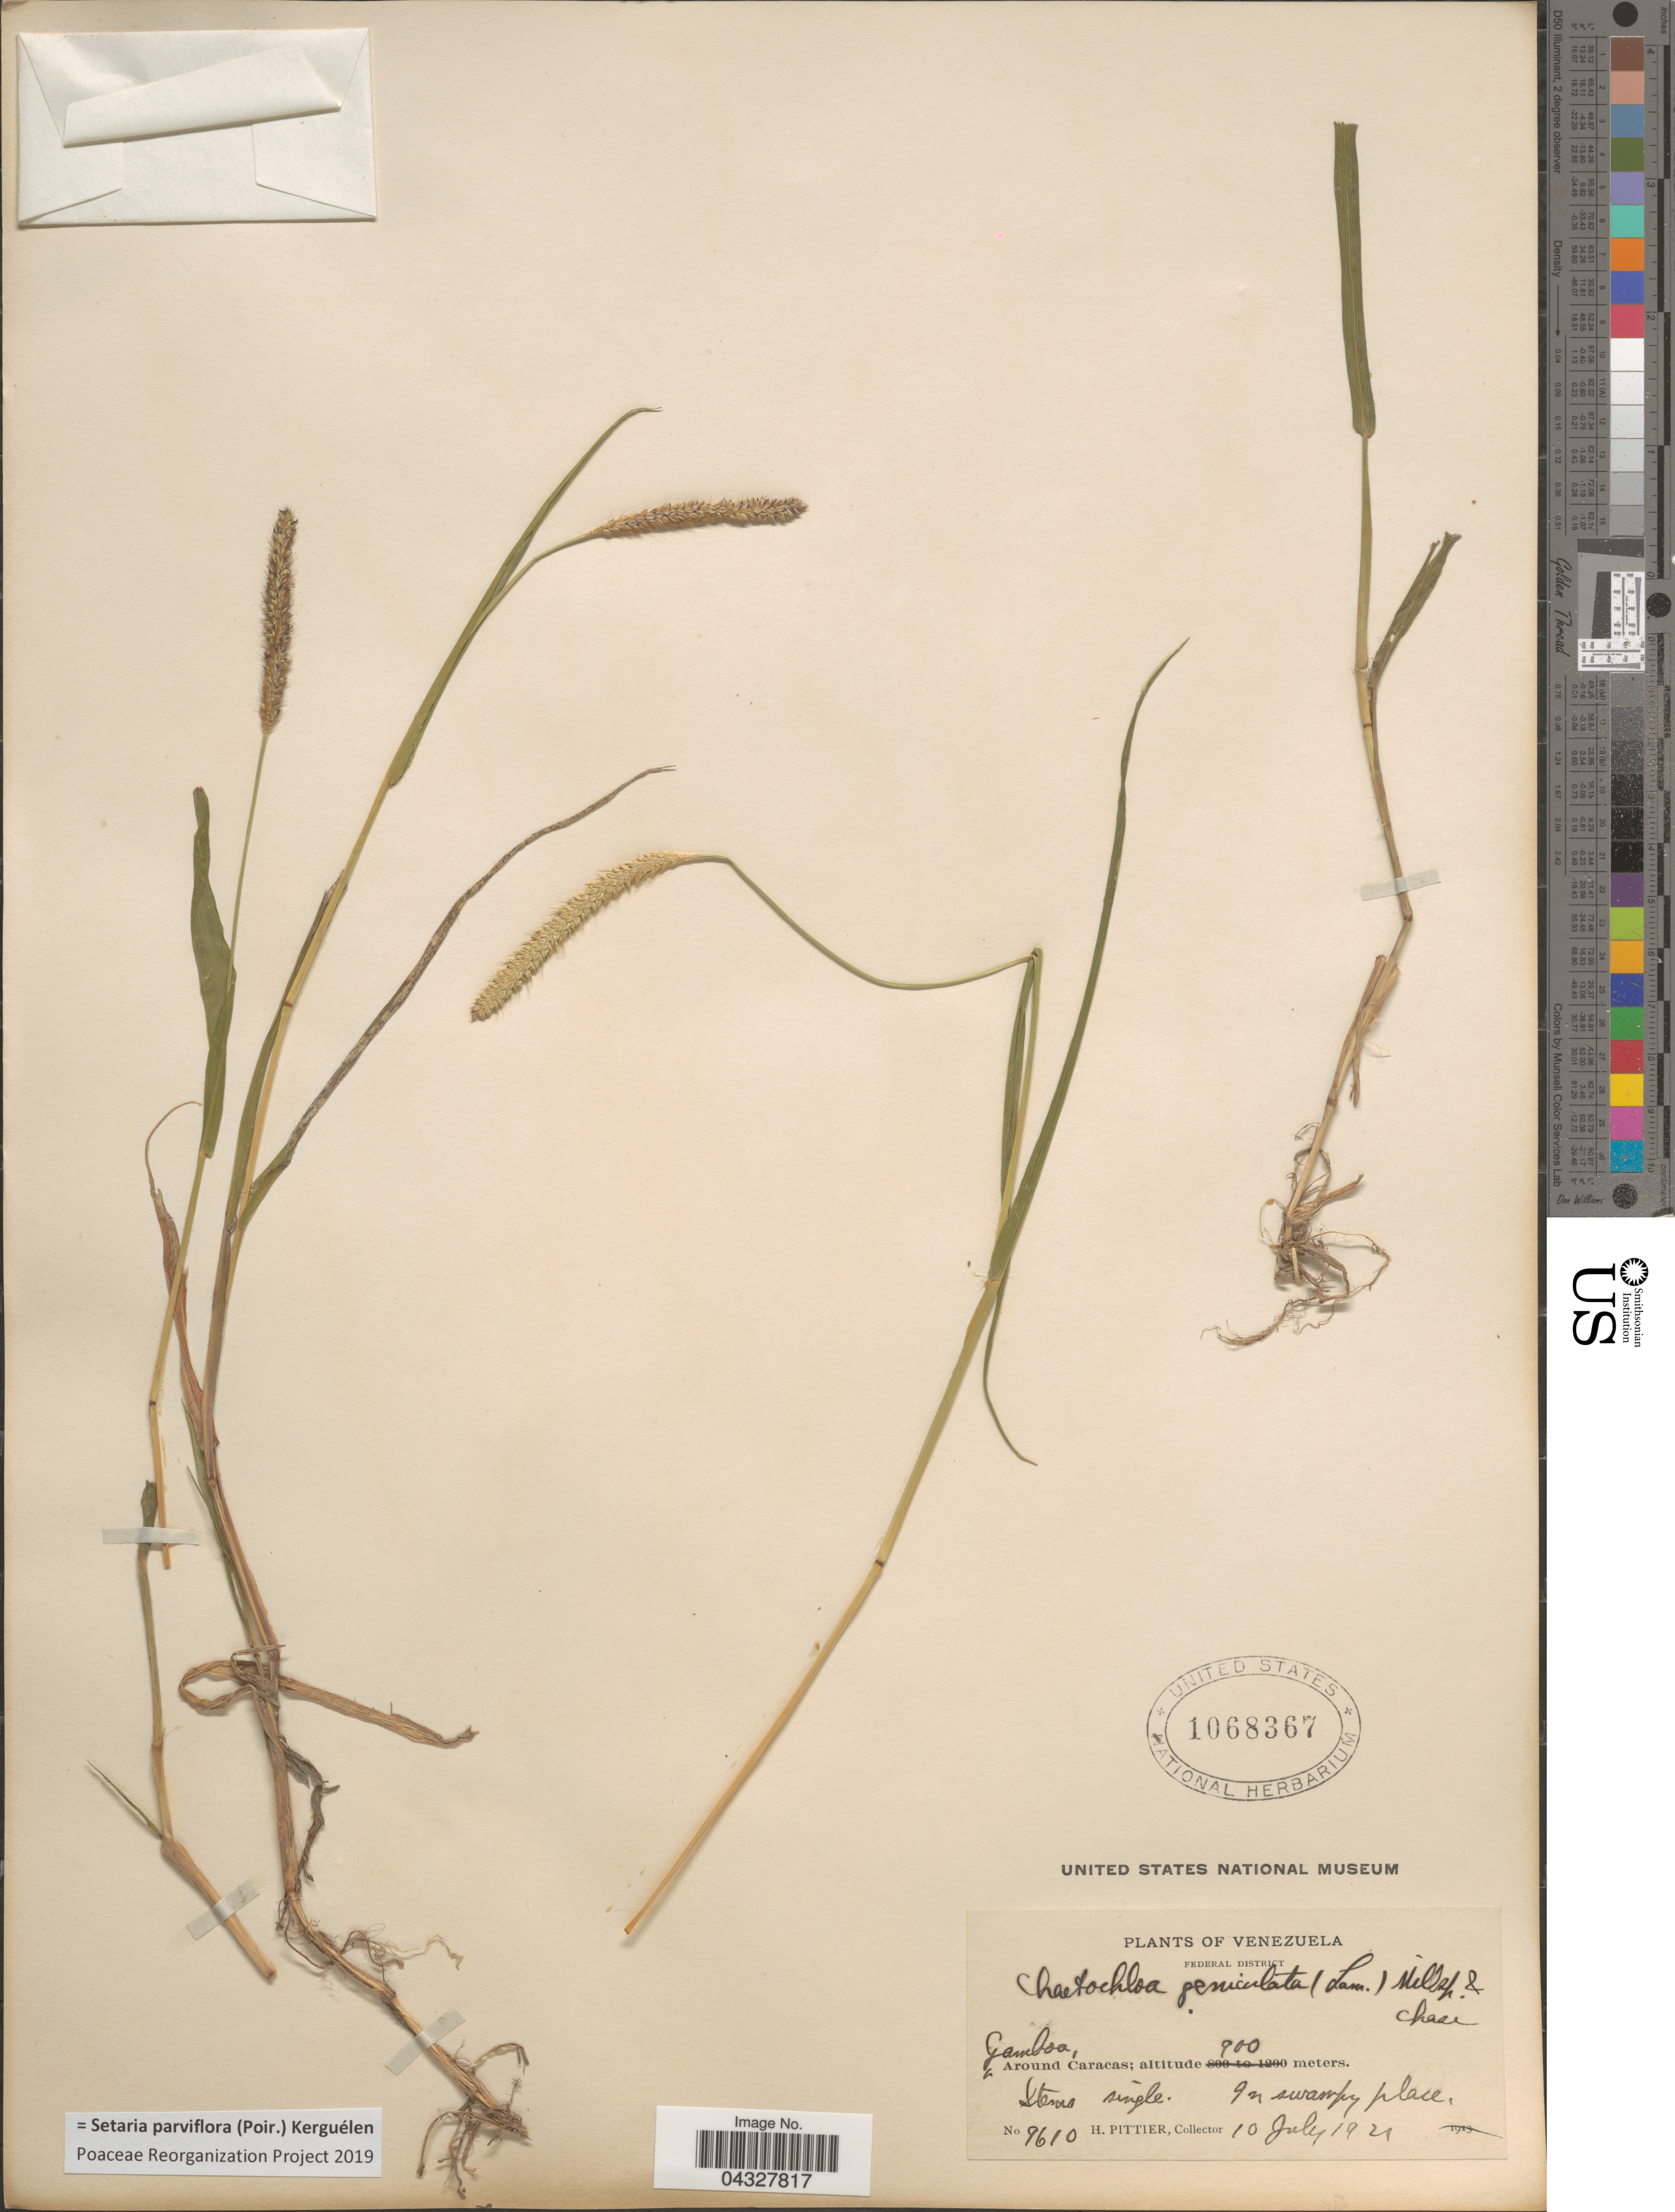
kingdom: Plantae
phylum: Tracheophyta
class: Liliopsida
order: Poales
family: Poaceae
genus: Setaria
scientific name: Setaria parviflora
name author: (Poir.) Kerguélen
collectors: H. F. Pittier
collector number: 9610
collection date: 1921-07-10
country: Venezuela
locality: Federal District. Gamboa, Around Caracas.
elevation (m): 900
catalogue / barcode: US 1068367